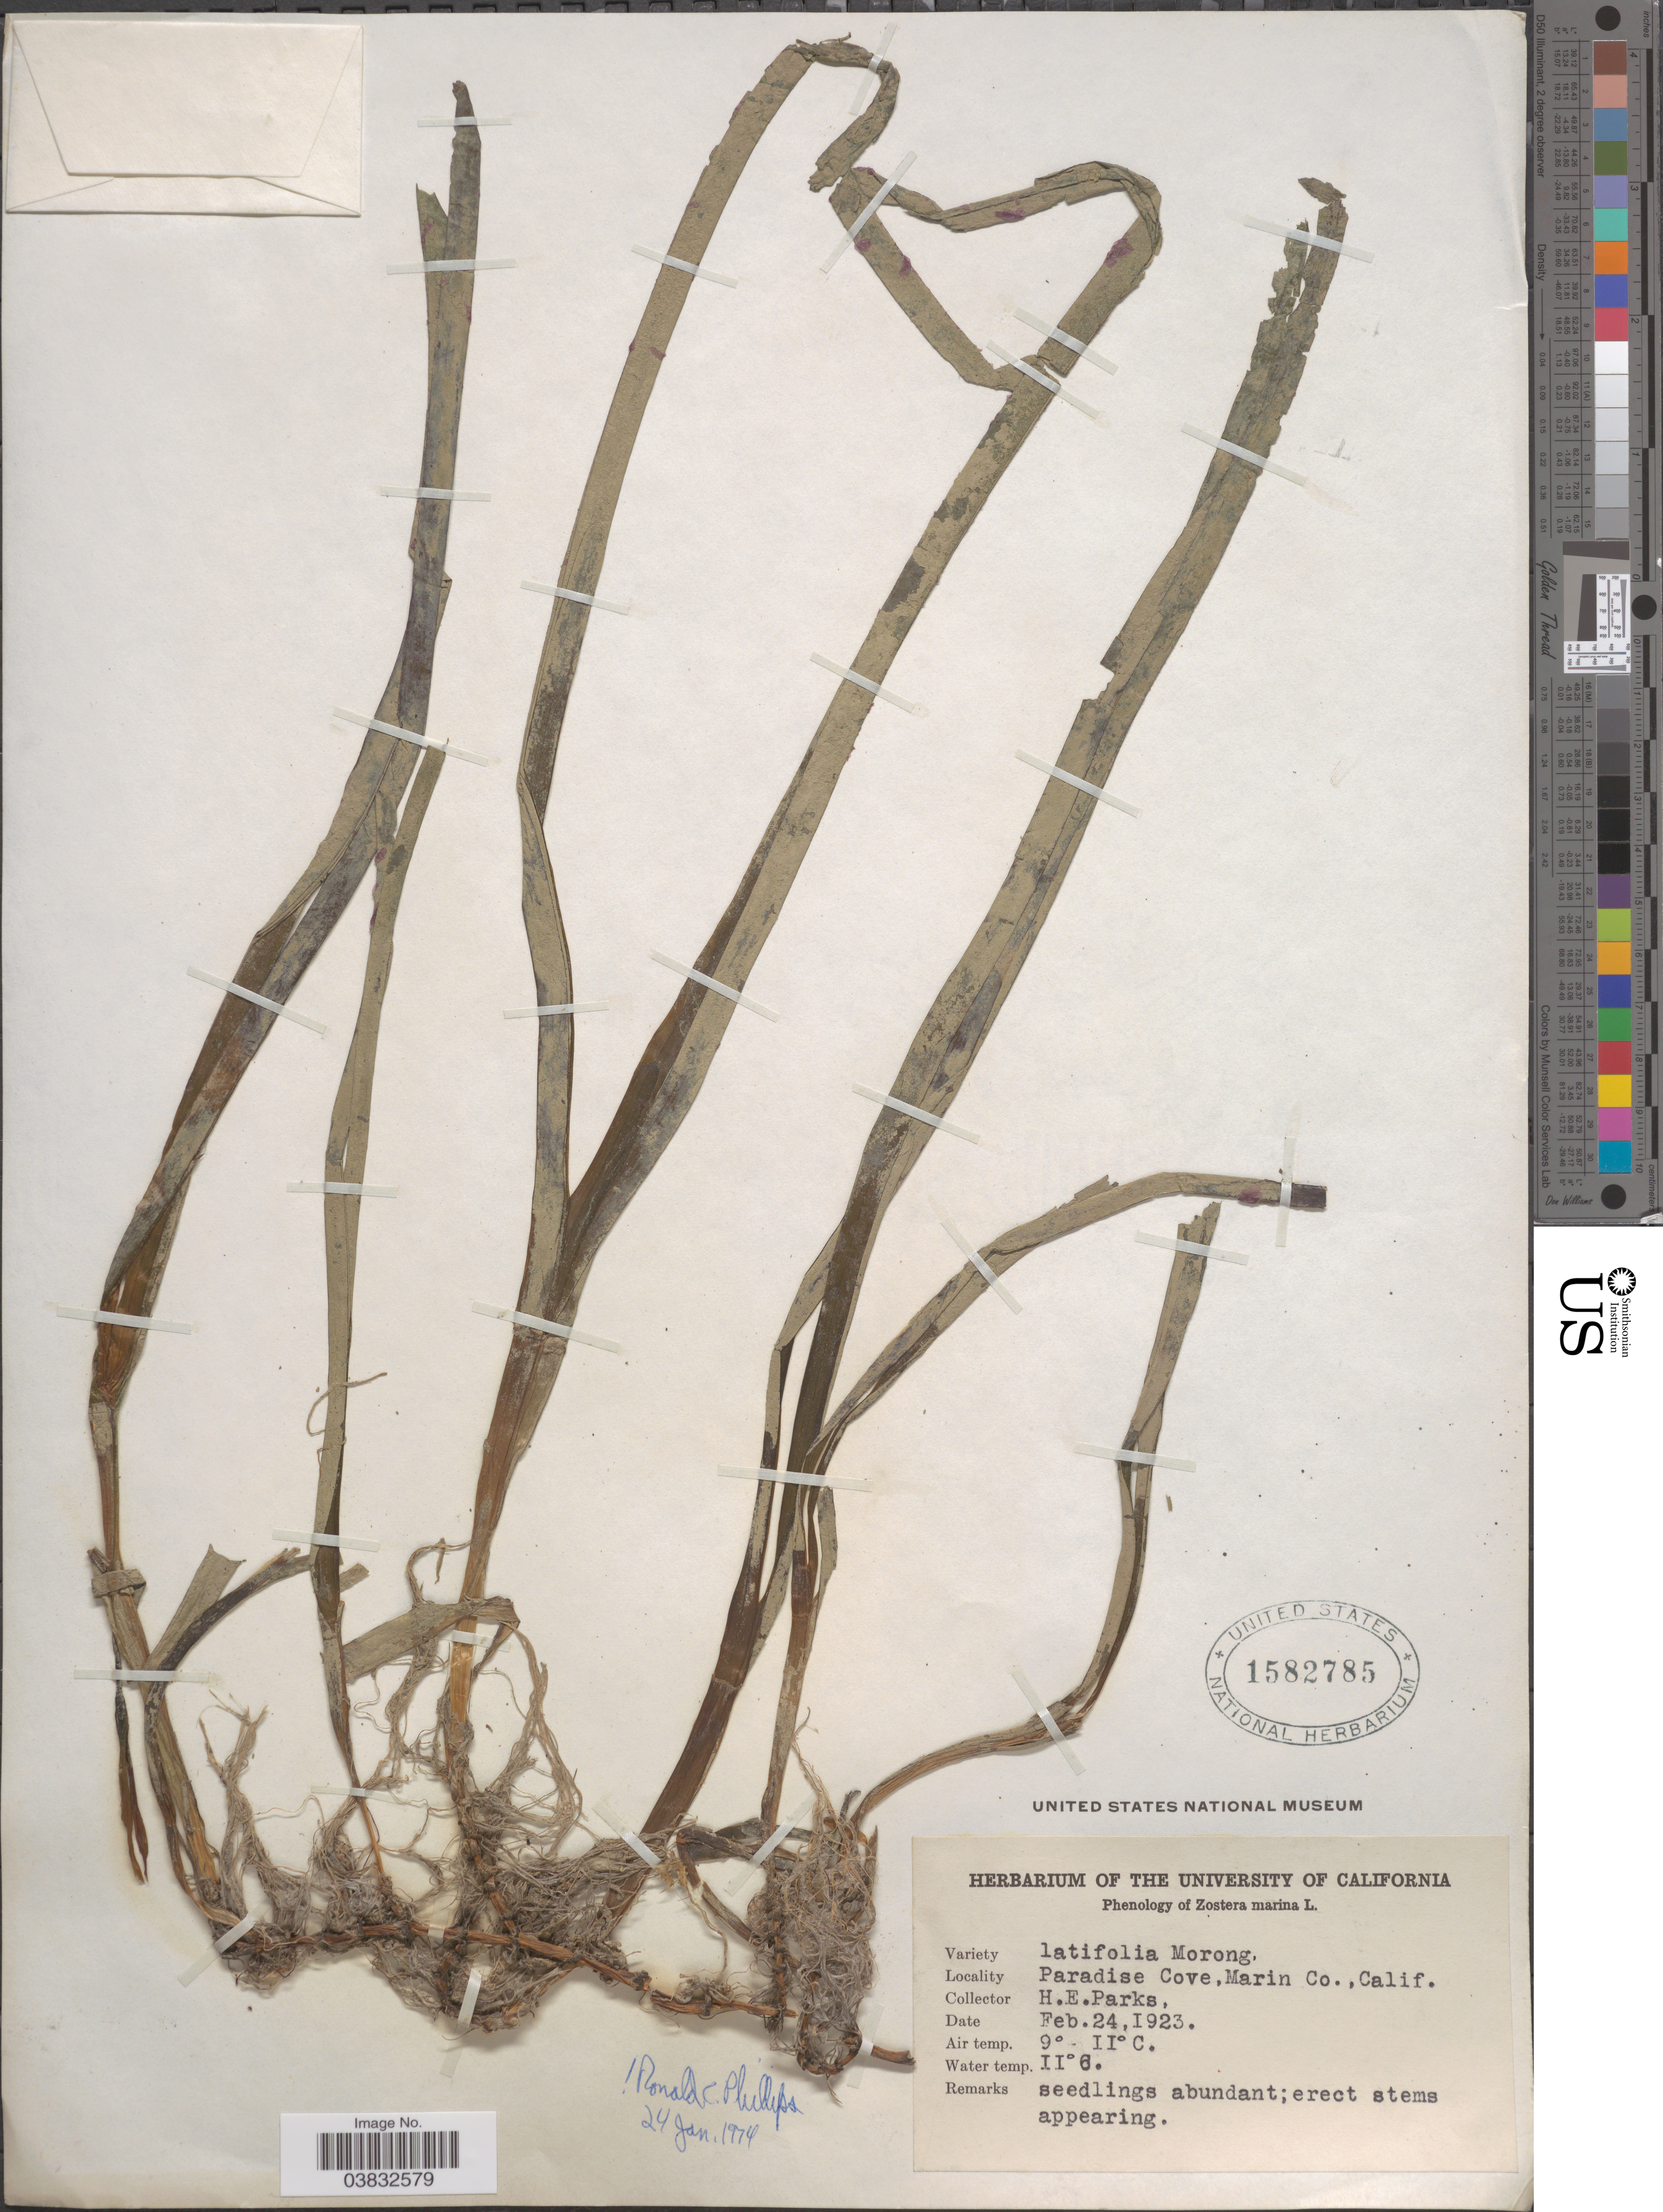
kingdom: Plantae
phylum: Tracheophyta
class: Liliopsida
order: Alismatales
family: Zosteraceae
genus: Zostera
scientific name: Zostera marina var. latifolia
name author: L.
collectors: H. E. Parks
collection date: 1923-02-24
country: United States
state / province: California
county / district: Marin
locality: Paradise Cove, Marin Co.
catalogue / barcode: US 1582785